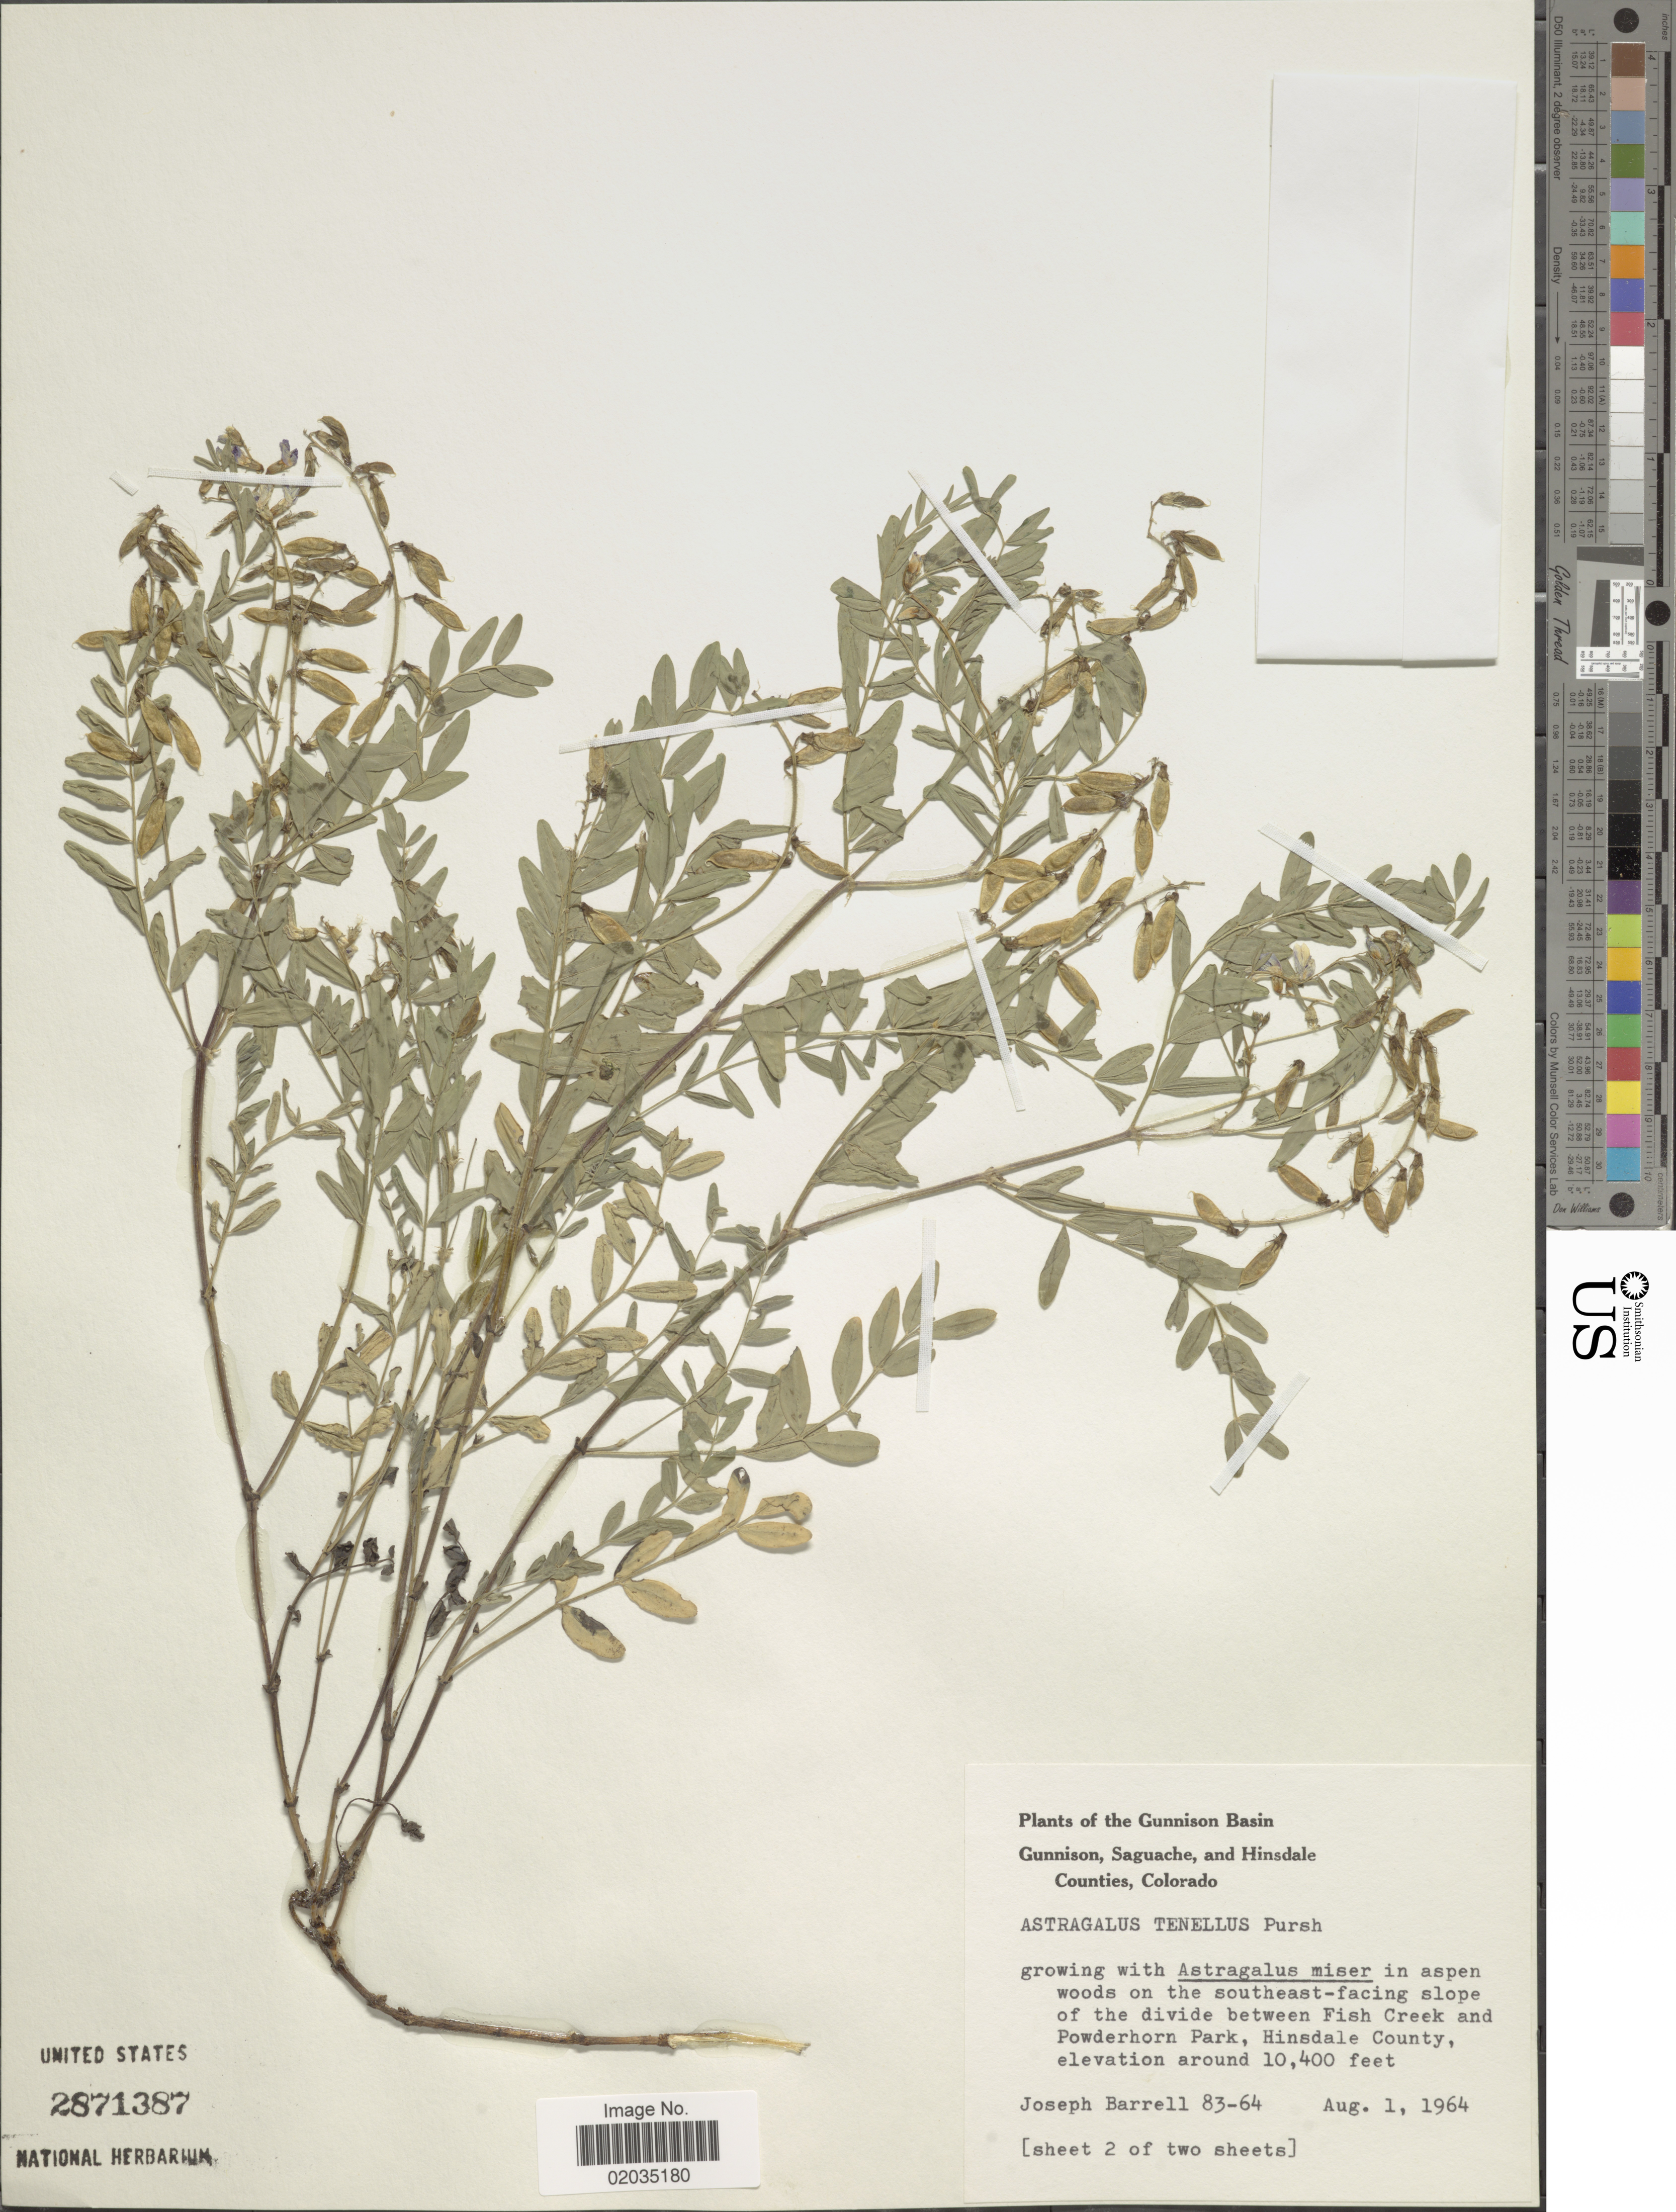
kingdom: Plantae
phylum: Tracheophyta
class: Magnoliopsida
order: Fabales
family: Fabaceae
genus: Astragalus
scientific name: Astragalus tenellus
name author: Pursh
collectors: J. Barrell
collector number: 83-64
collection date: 1964-08-01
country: United States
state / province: Colorado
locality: The Gunnison Basin Gunnison, Saguache, and Hinsdale Counties, growing with Astragalus miser in aspen woods on the southeast-facing slope of the divide between Fish Creek and Powderhorn Park, Hinsdale County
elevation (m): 3170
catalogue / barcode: US 2871387